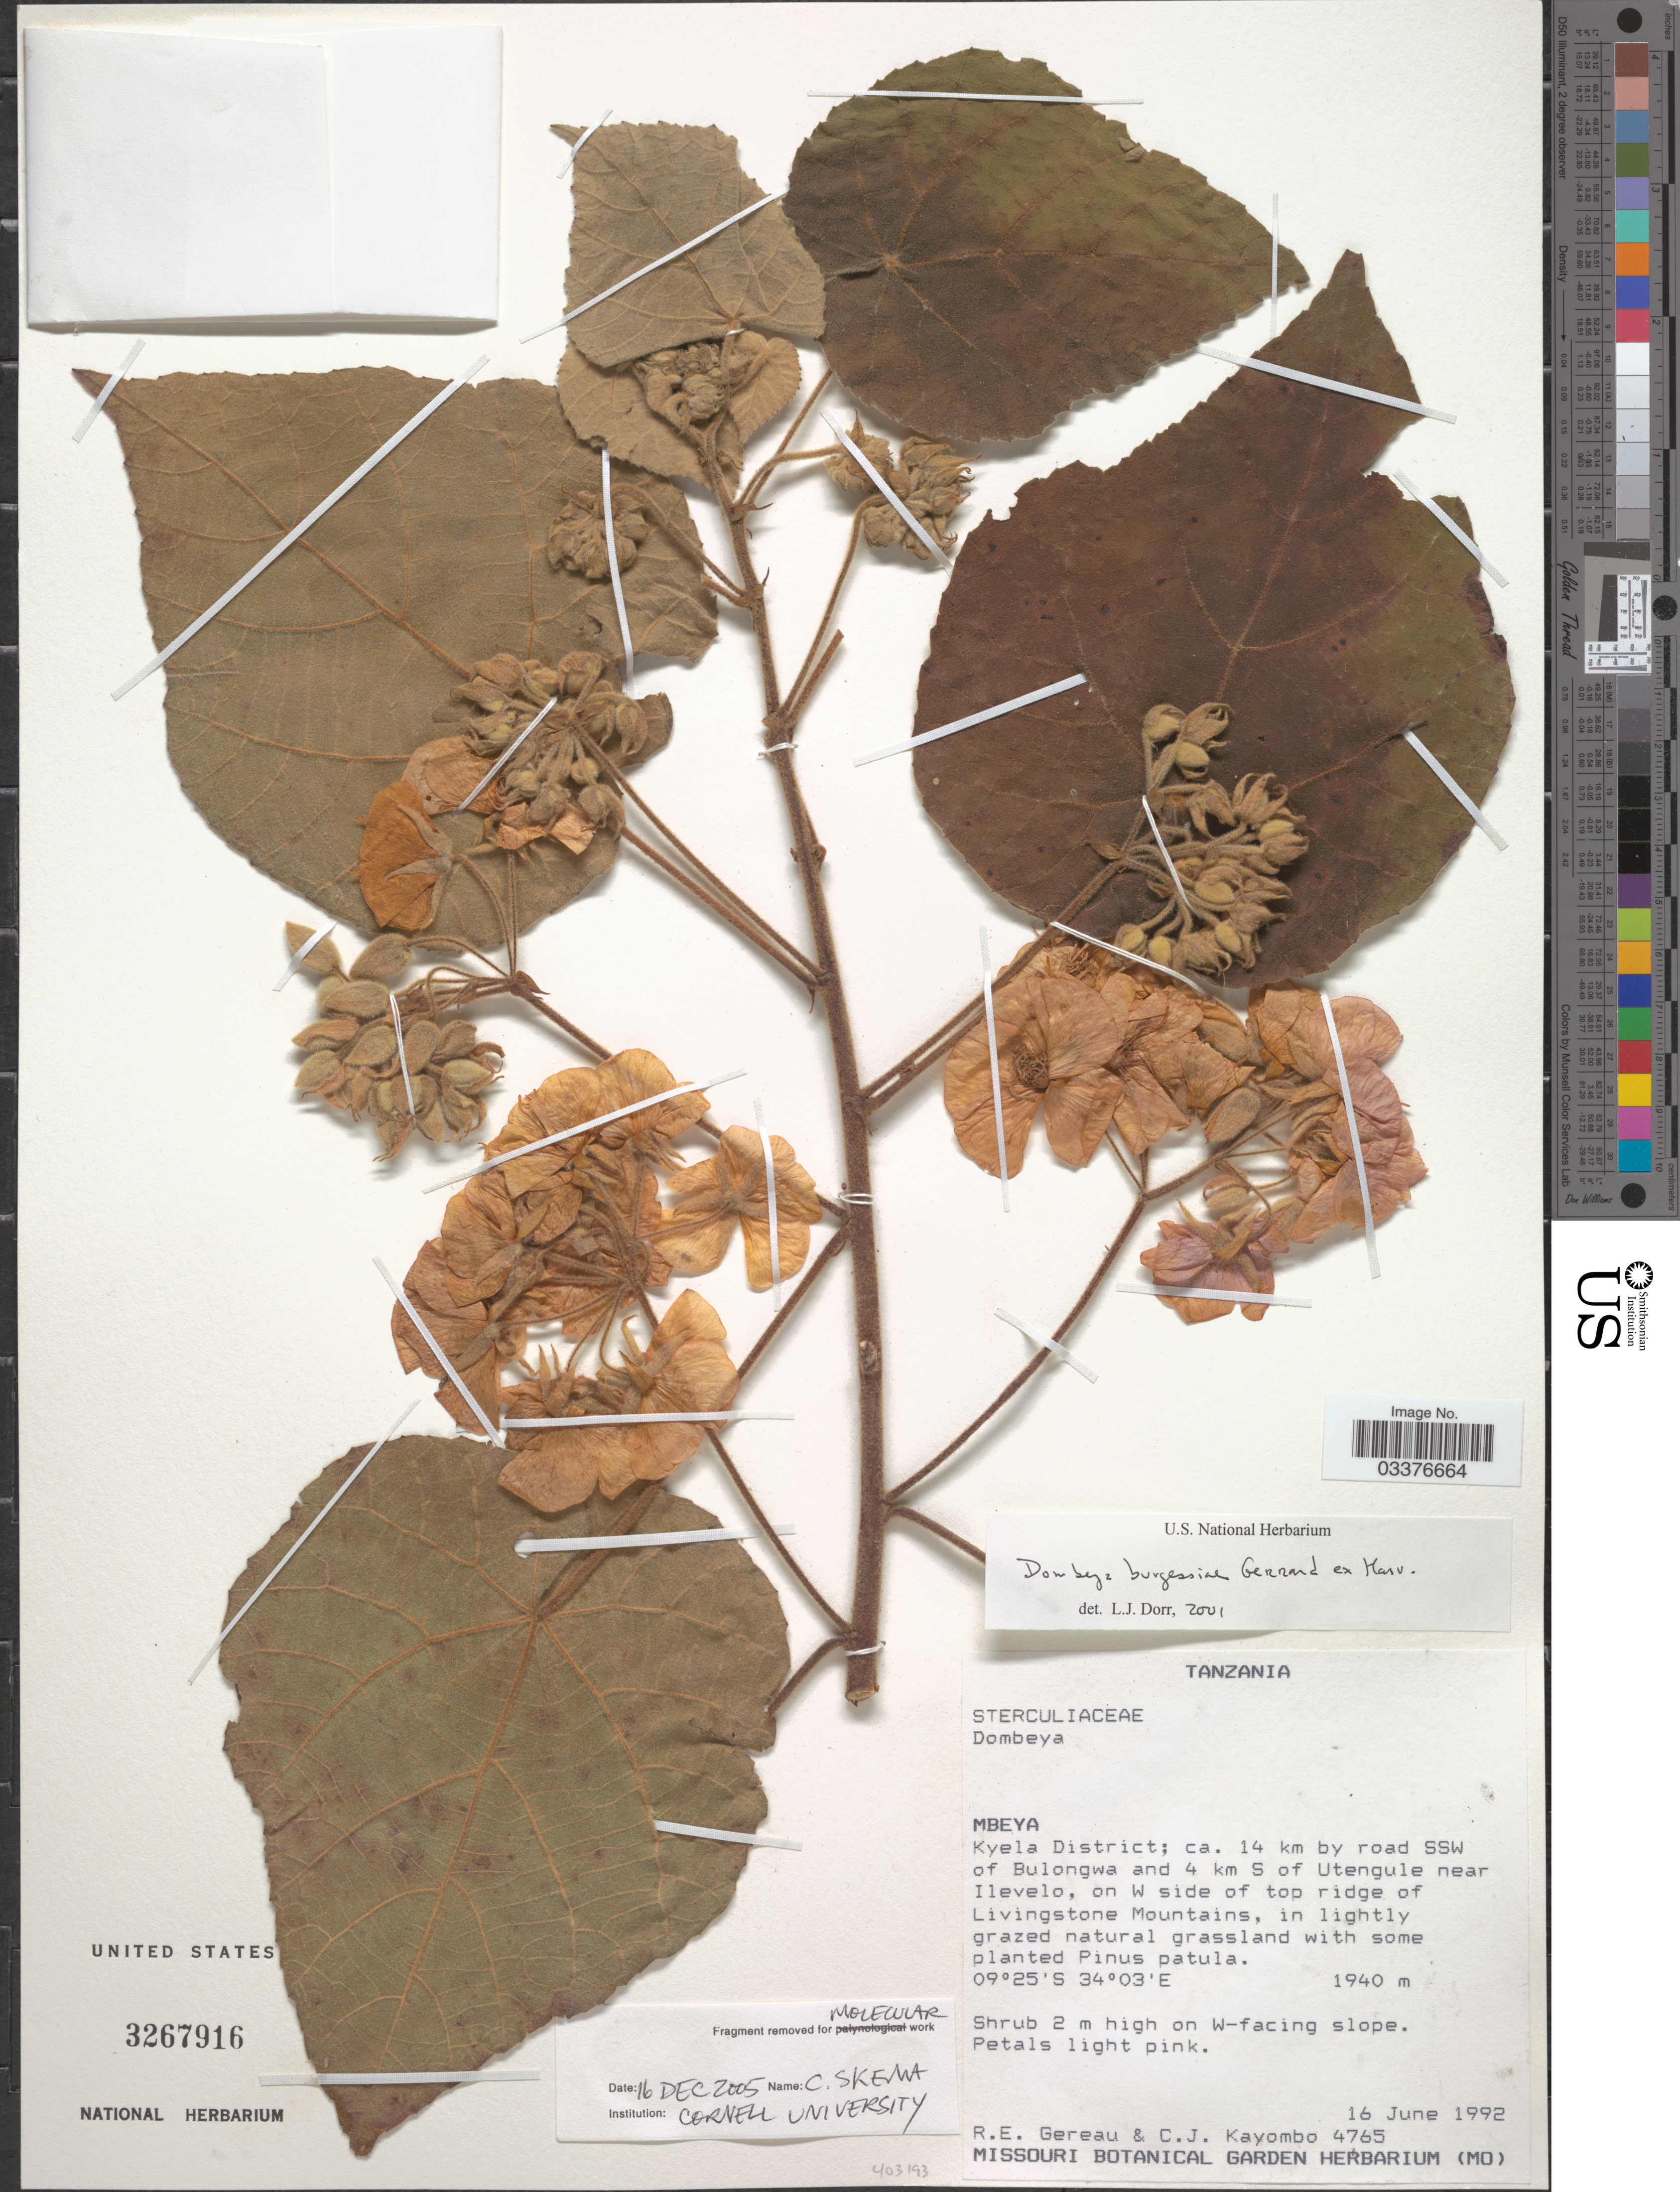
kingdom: Plantae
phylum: Tracheophyta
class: Magnoliopsida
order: Malvales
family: Malvaceae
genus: Dombeya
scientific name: Dombeya burgessiae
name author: Gerrard ex Harv.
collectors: R. Gereau & C. Kayombo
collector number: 4765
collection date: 1992-06-16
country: Tanzania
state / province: Mbeya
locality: Kyela District; ca. 14 km by road SSW of Bulongwa and 4 km S of Utengule near Ilevelo, on W side of top ridge of Livingstone Mountains. On W-facing slope.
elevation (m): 1940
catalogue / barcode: US 3267916